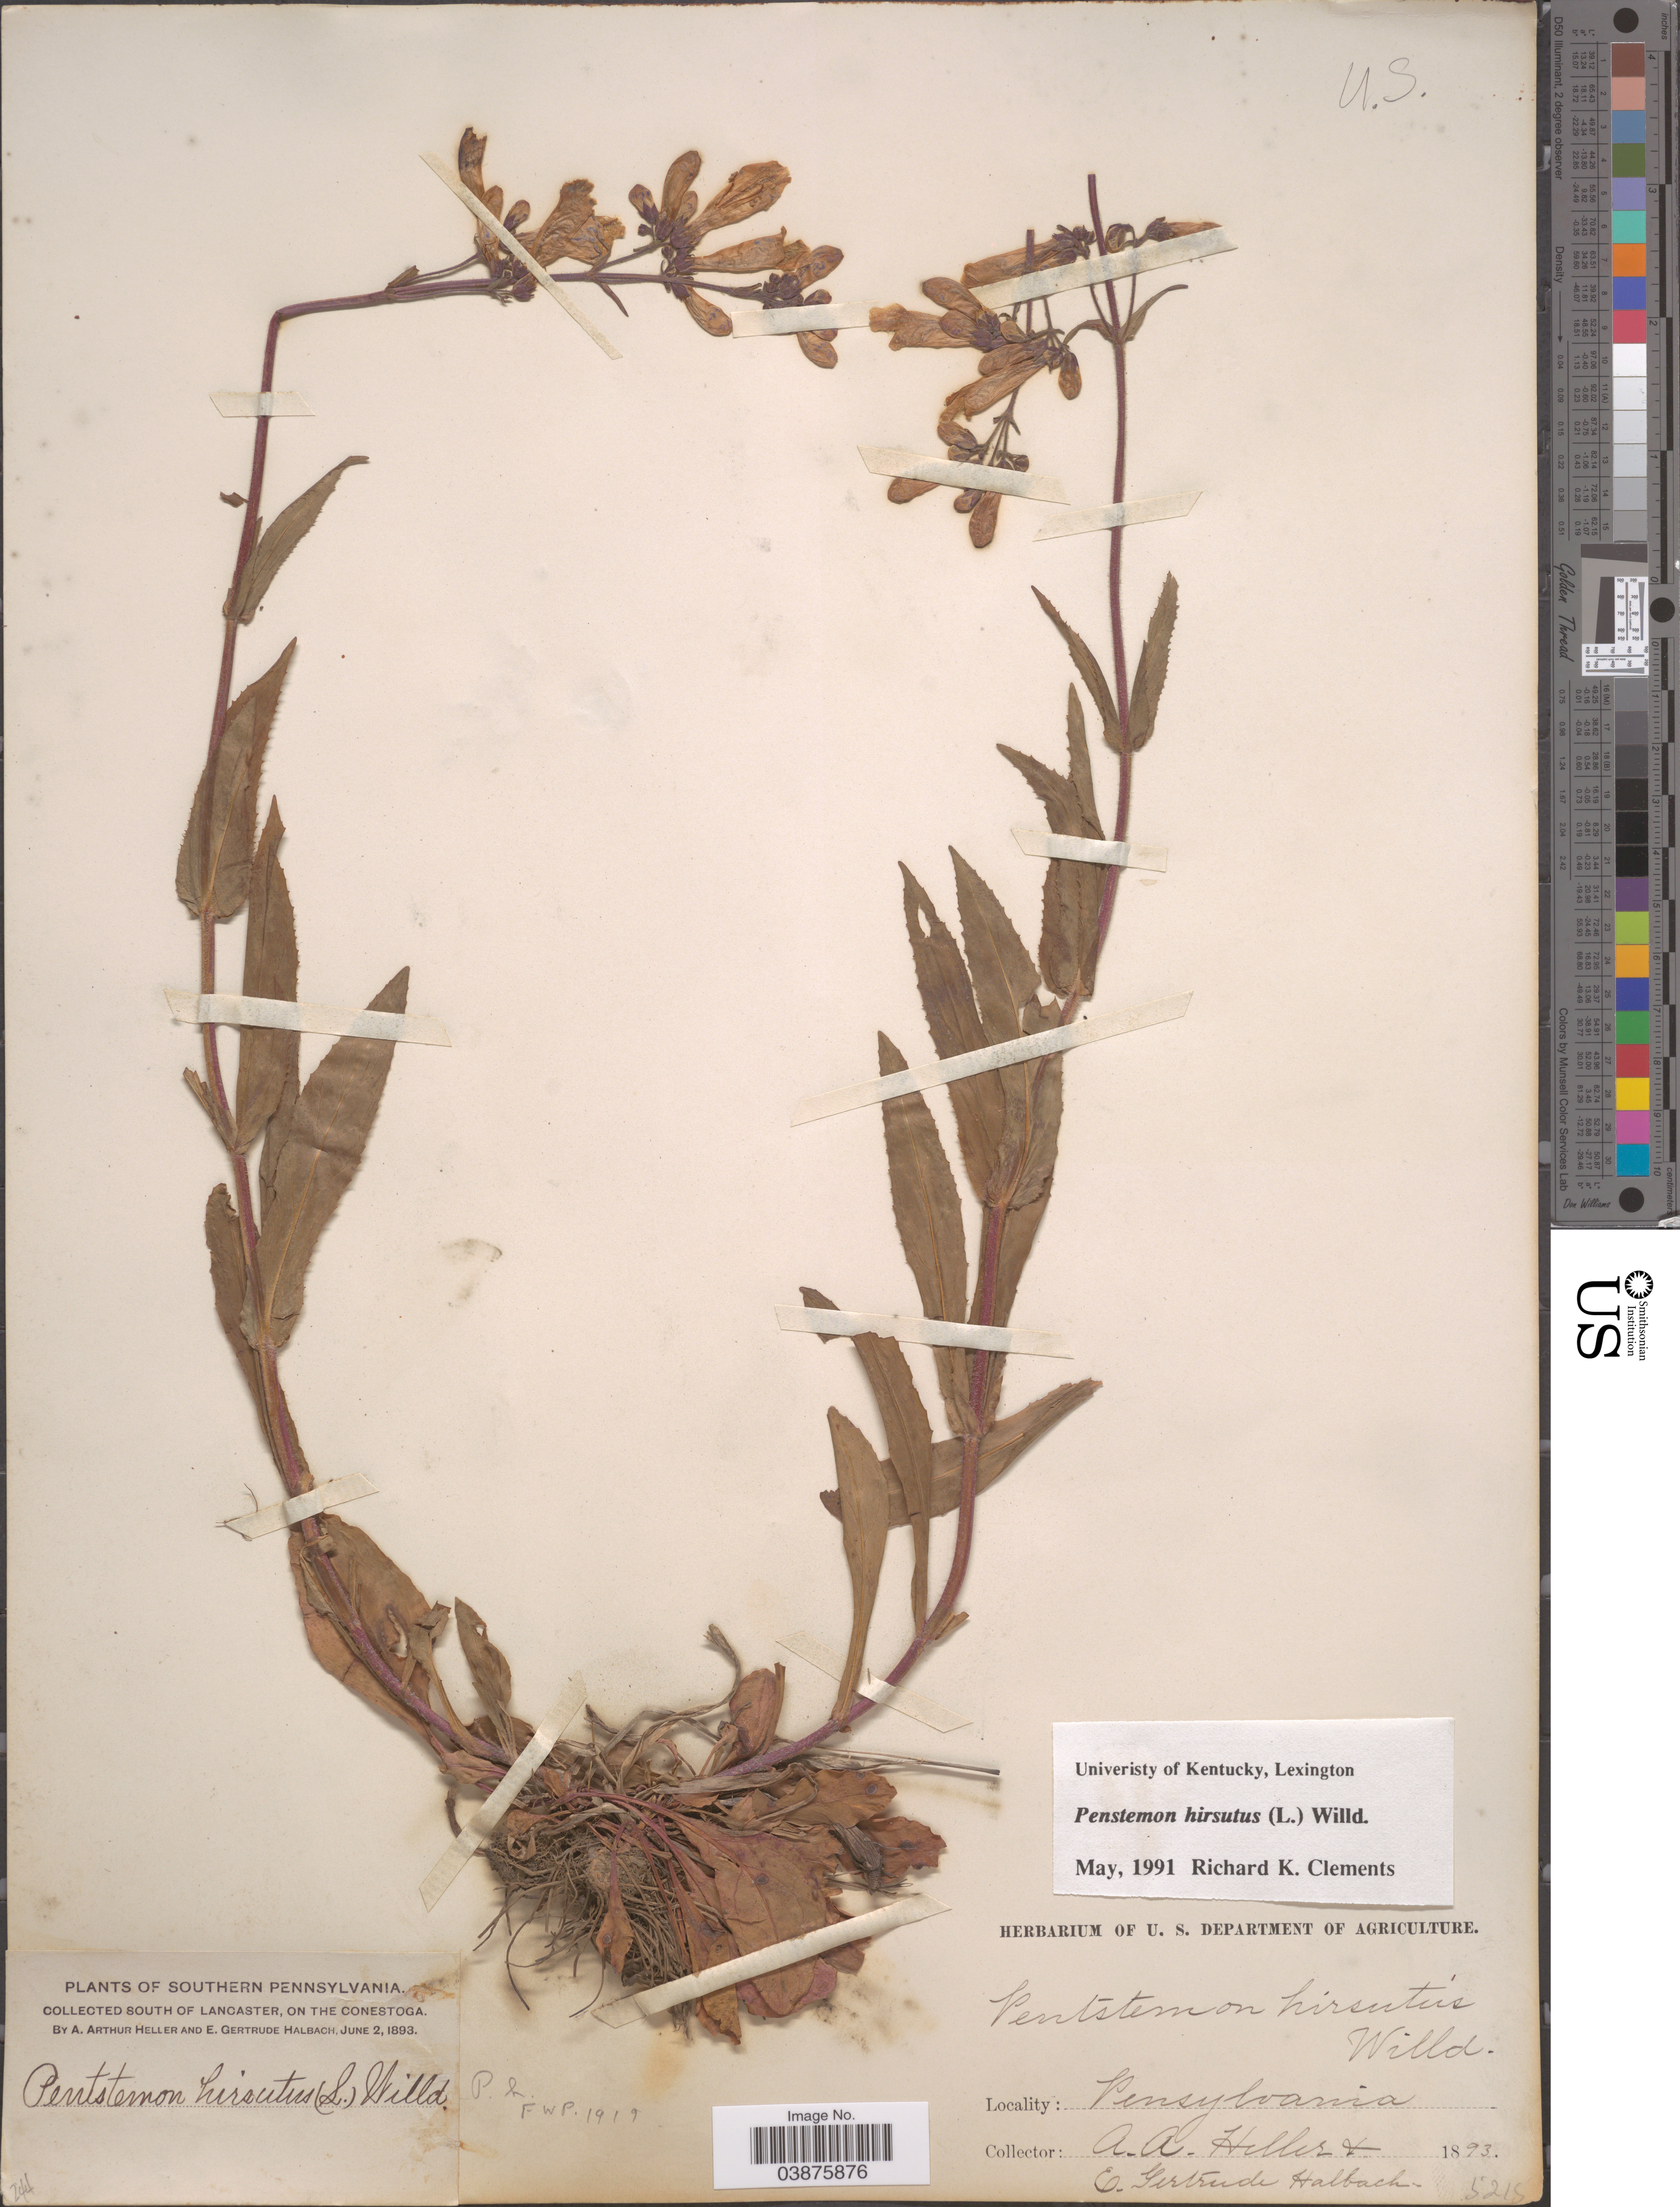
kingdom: Plantae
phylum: Tracheophyta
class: Magnoliopsida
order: Lamiales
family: Plantaginaceae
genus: Penstemon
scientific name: Penstemon hirsutus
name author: (L.) Willd.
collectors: A. A. Heller & E. G. Heller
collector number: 244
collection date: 1893-06-02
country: United States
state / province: Pennsylvania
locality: Southern Pennsylvania. South of Lancaster, on the Conestoga.